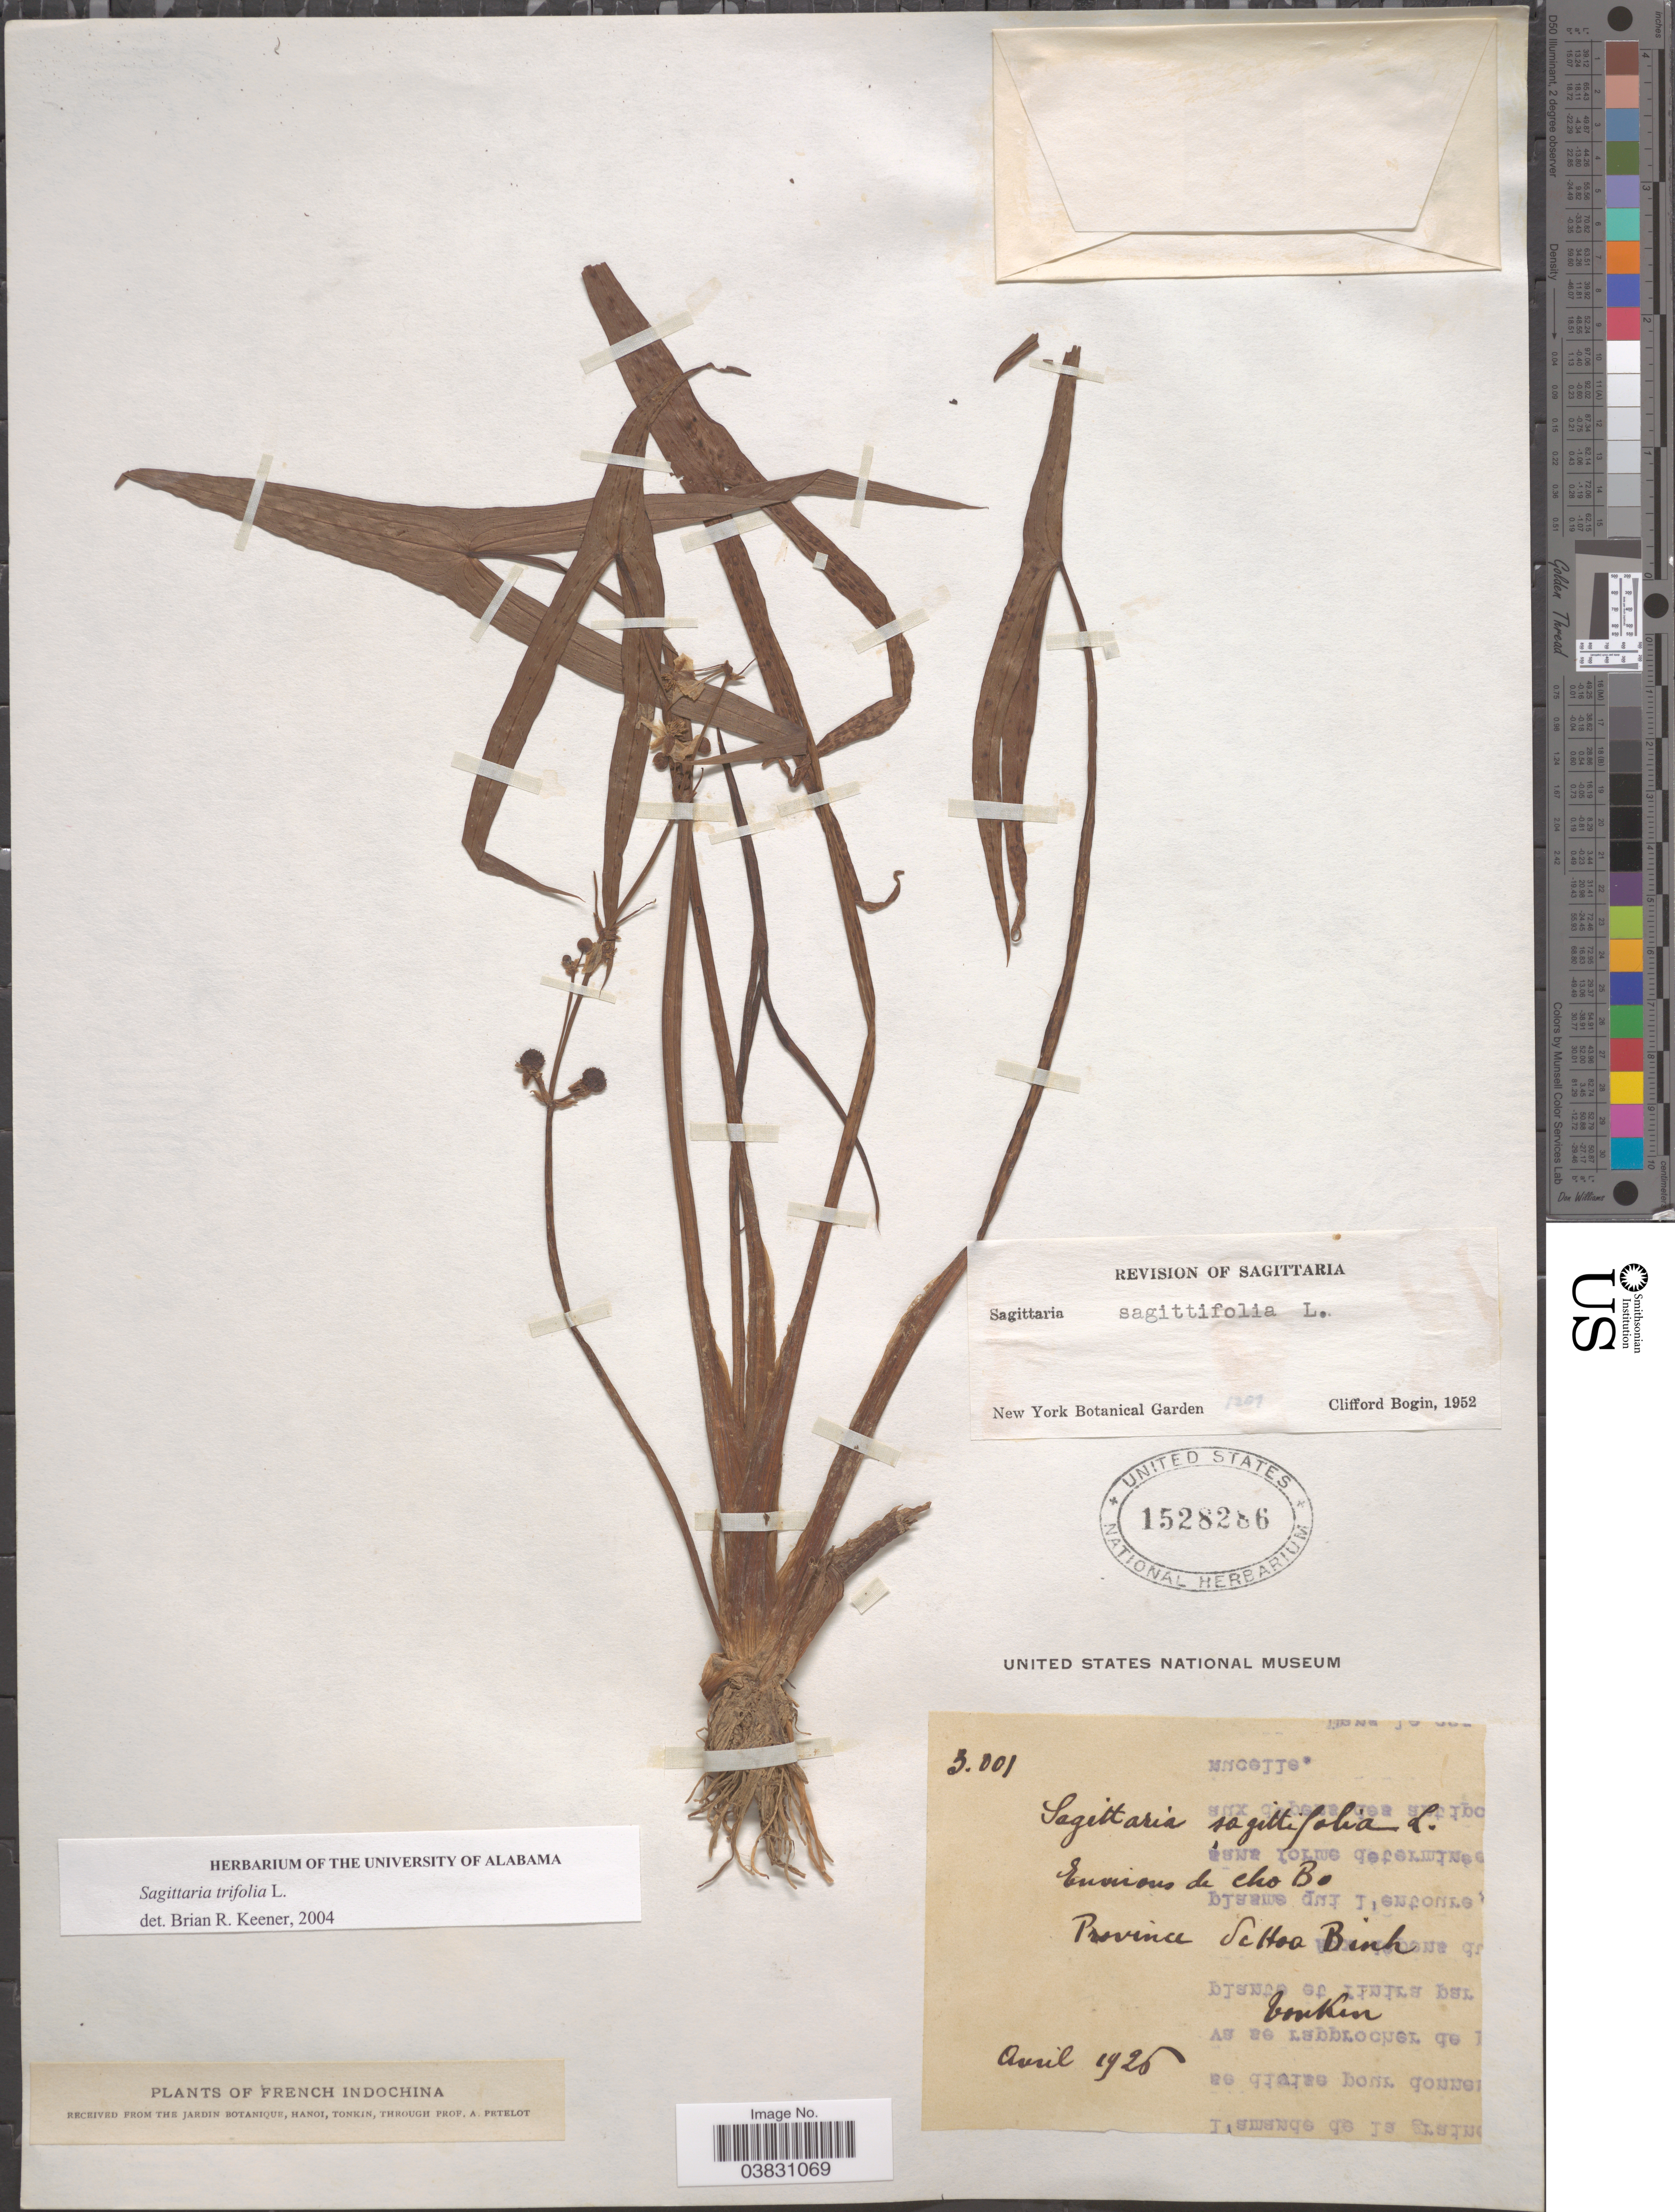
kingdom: Plantae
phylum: Tracheophyta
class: Liliopsida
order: Alismatales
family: Alismataceae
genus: Sagittaria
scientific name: Sagittaria trifolia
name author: L.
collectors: P. A. Pételot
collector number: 3001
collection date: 1925-04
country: Vietnam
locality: Environs de Cho Bo. Province de Hoa Binh.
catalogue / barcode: US 1528286